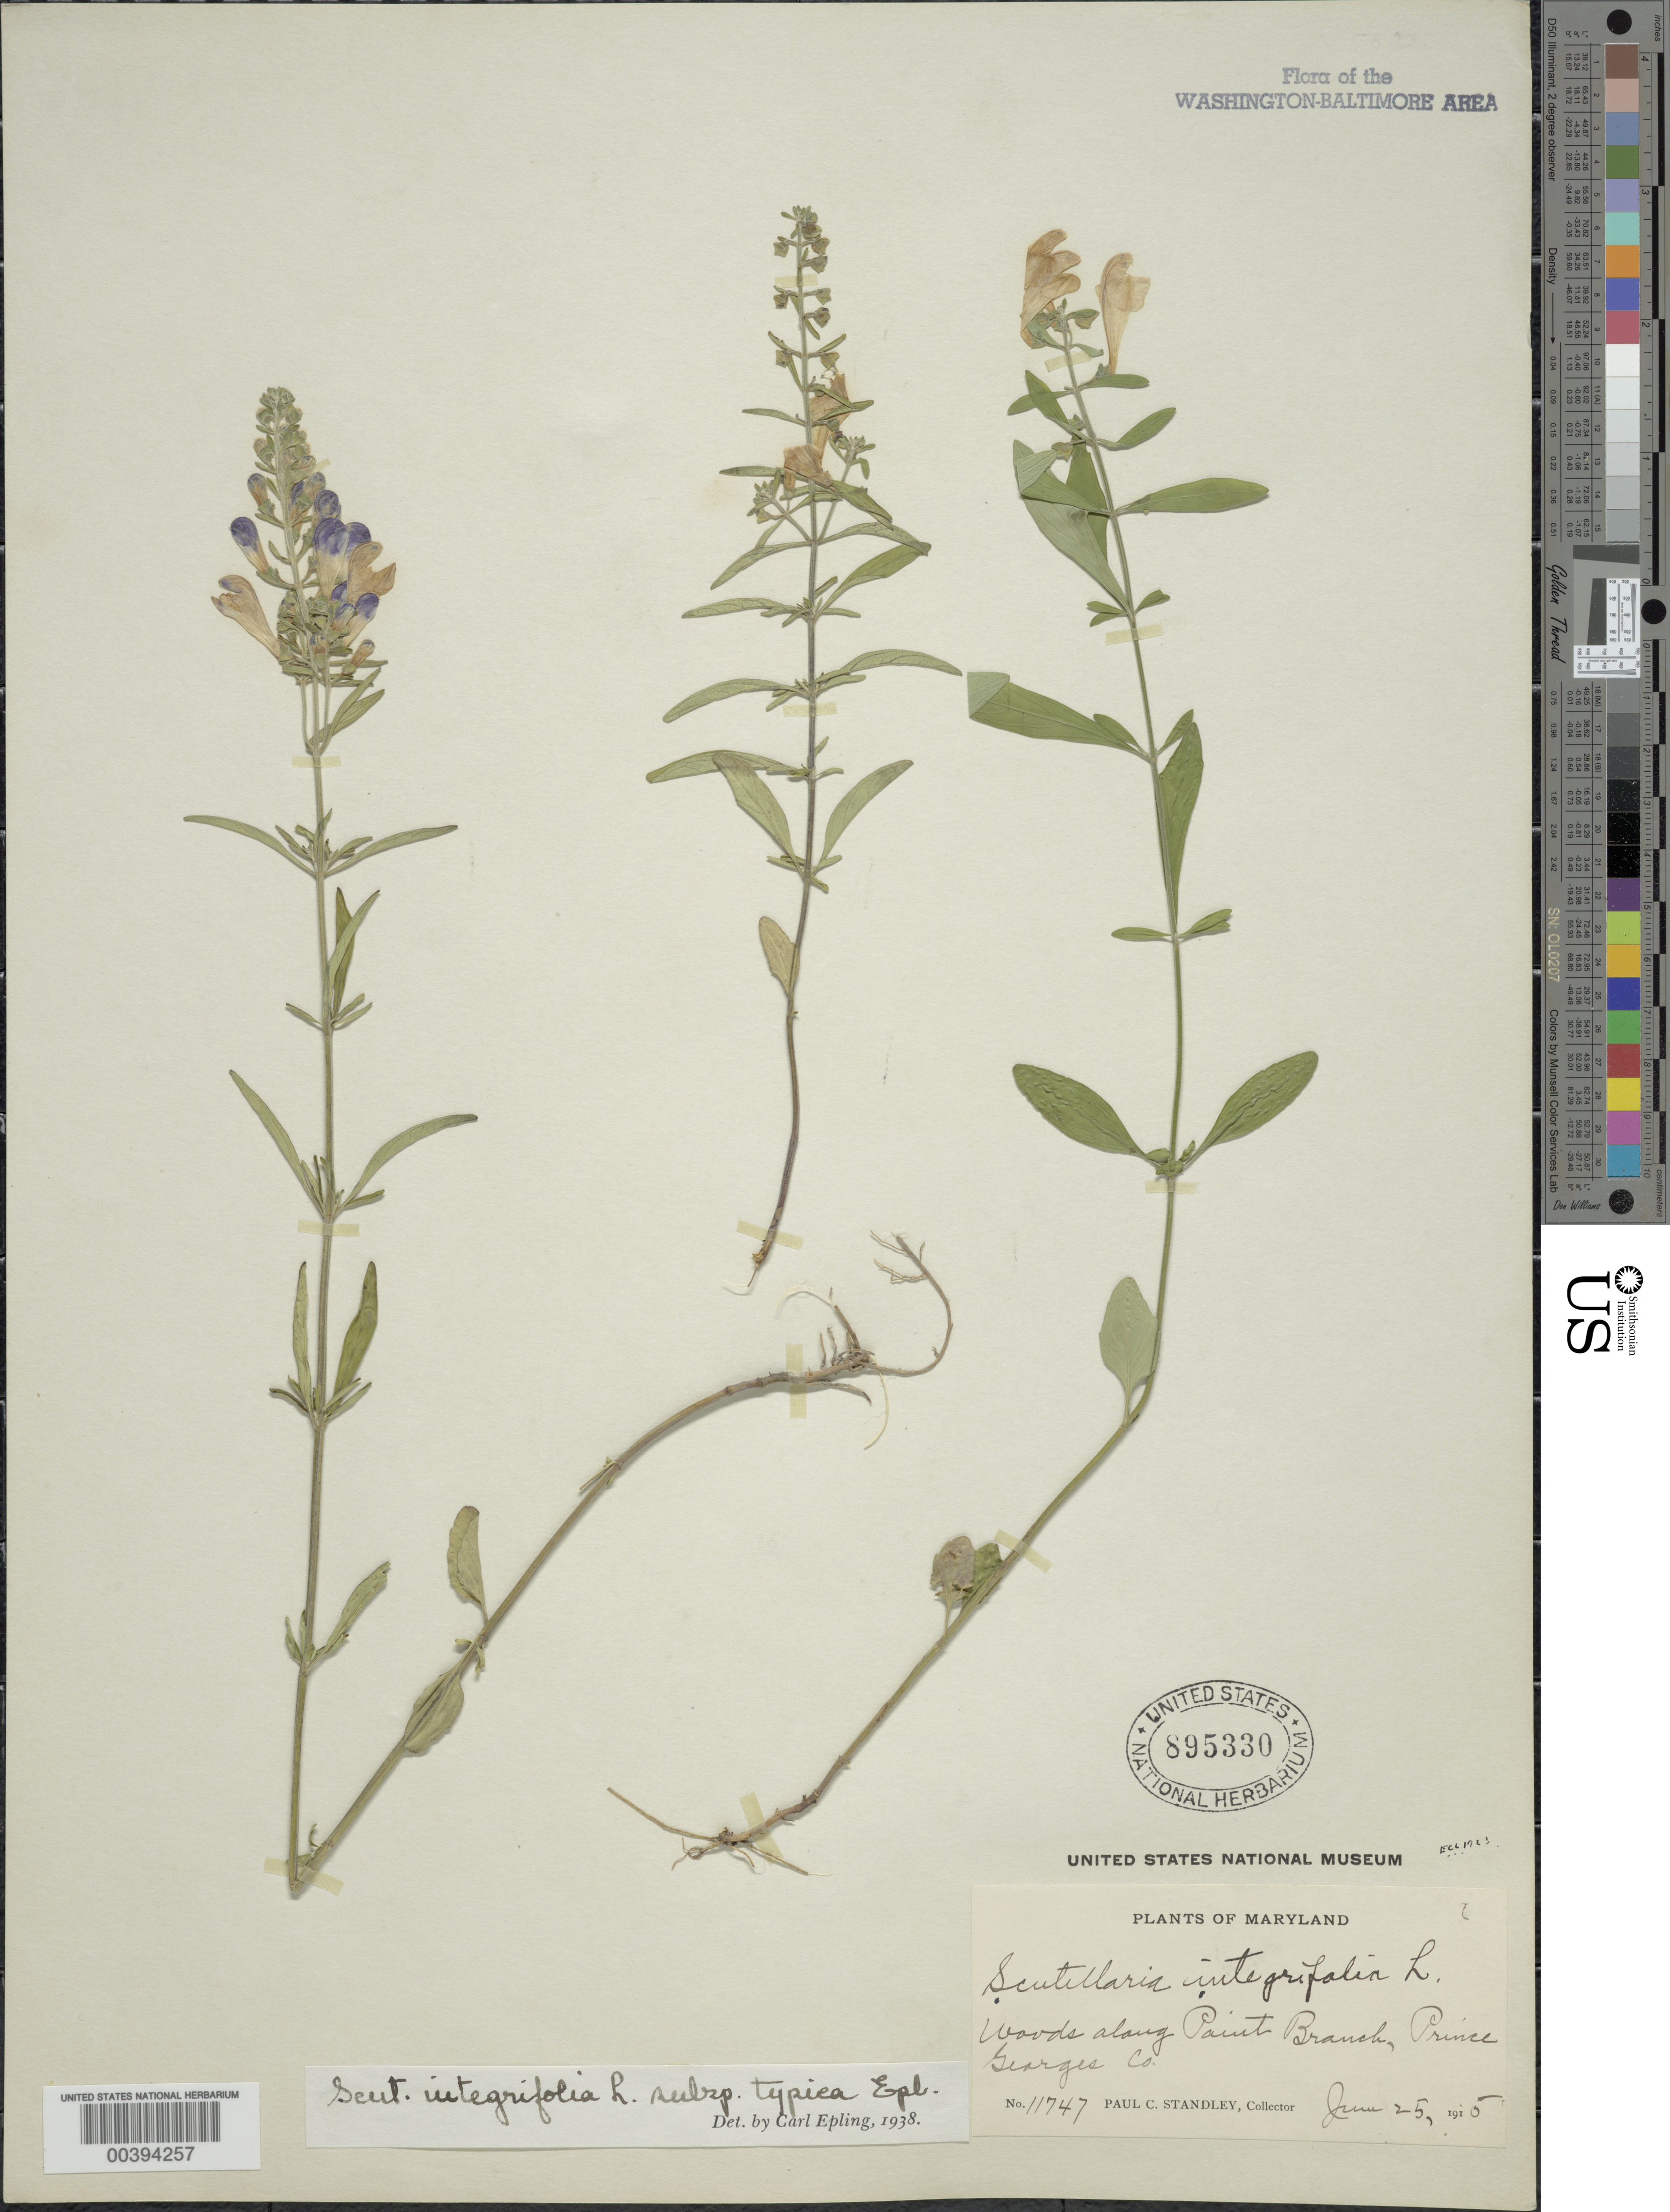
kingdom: Plantae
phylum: Tracheophyta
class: Magnoliopsida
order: Lamiales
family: Lamiaceae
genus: Scutellaria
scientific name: Scutellaria integrifolia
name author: L.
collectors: P. C. Standley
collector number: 11747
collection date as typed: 25 Jun 1915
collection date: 1915-06-25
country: United States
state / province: Maryland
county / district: Prince George's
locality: Paint Branch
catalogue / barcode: US 895330